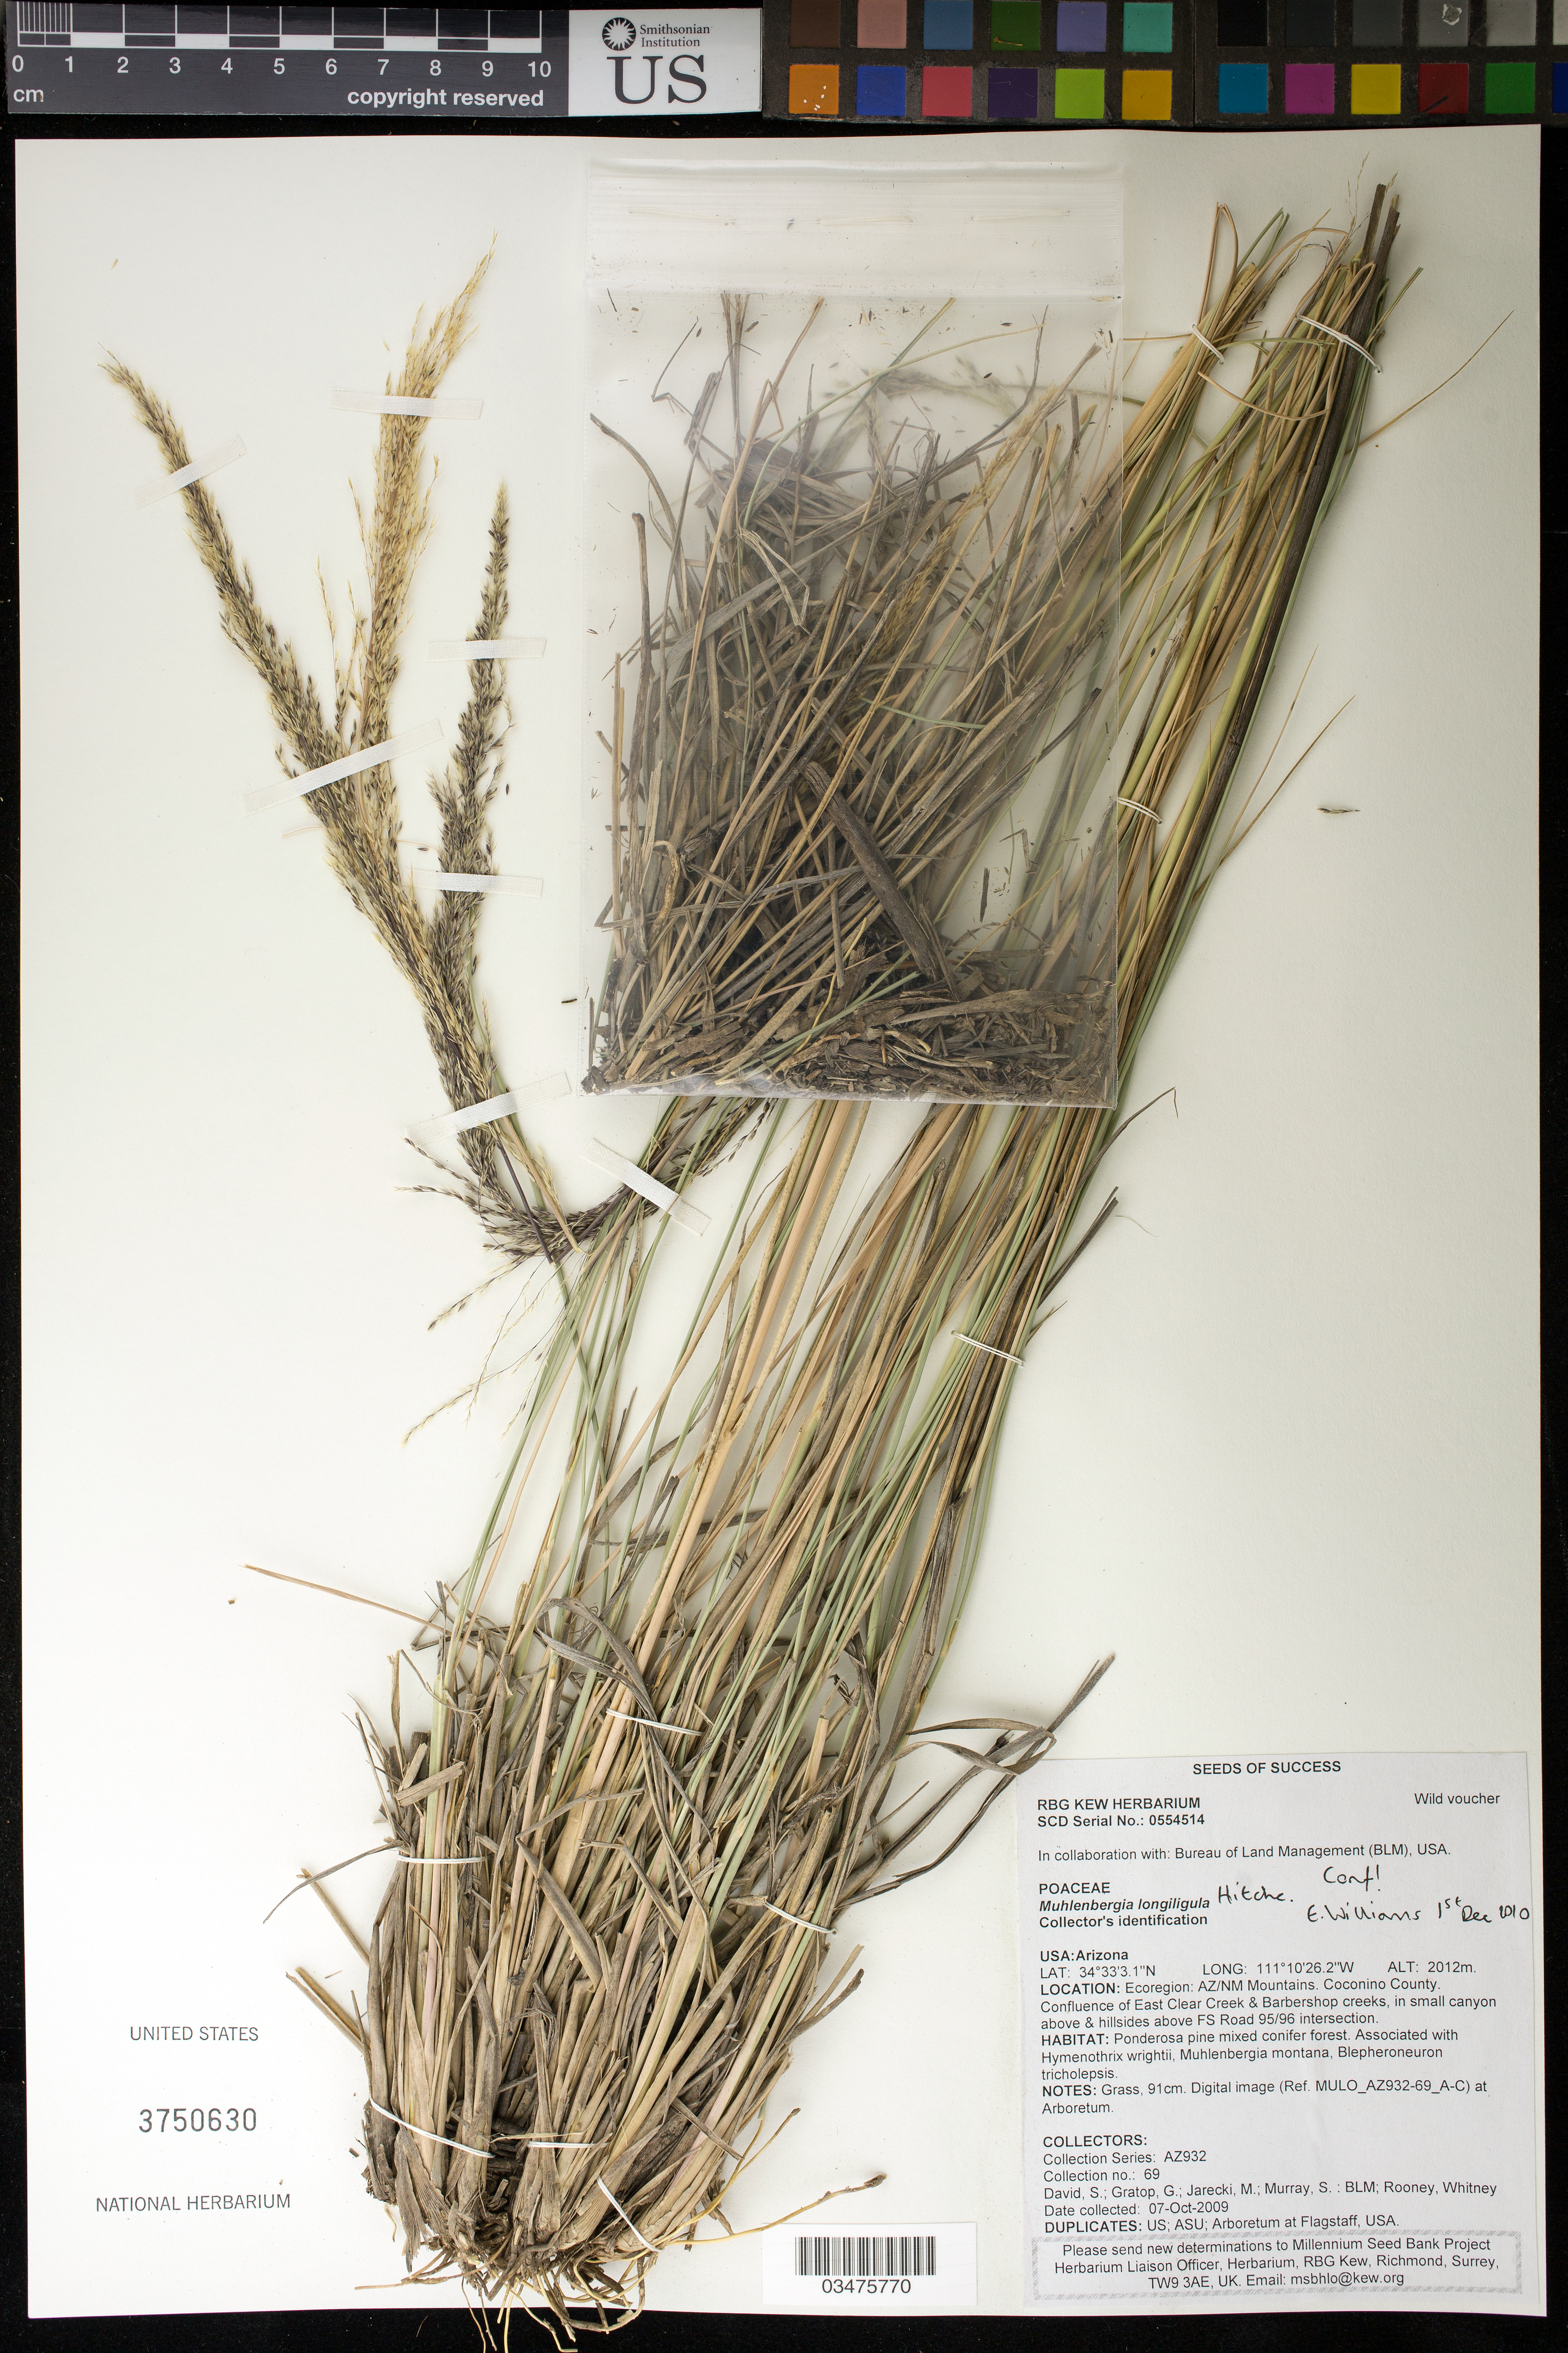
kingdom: Plantae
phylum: Tracheophyta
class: Liliopsida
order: Poales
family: Poaceae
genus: Muhlenbergia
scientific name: Muhlenbergia longiligula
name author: Hitchc.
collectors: S. David, G. Gratop, M. Jarecki, S. Murray & W. Rooney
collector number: AZ932-69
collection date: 2009-10-07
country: United States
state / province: Arizona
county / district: Coconino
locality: Confluence of East Clear Creek and Barbershop creeks, above FS Road 95/96 intersection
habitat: Ponderosa pine mixed conifer forest.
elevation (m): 2012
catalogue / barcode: US 3750630